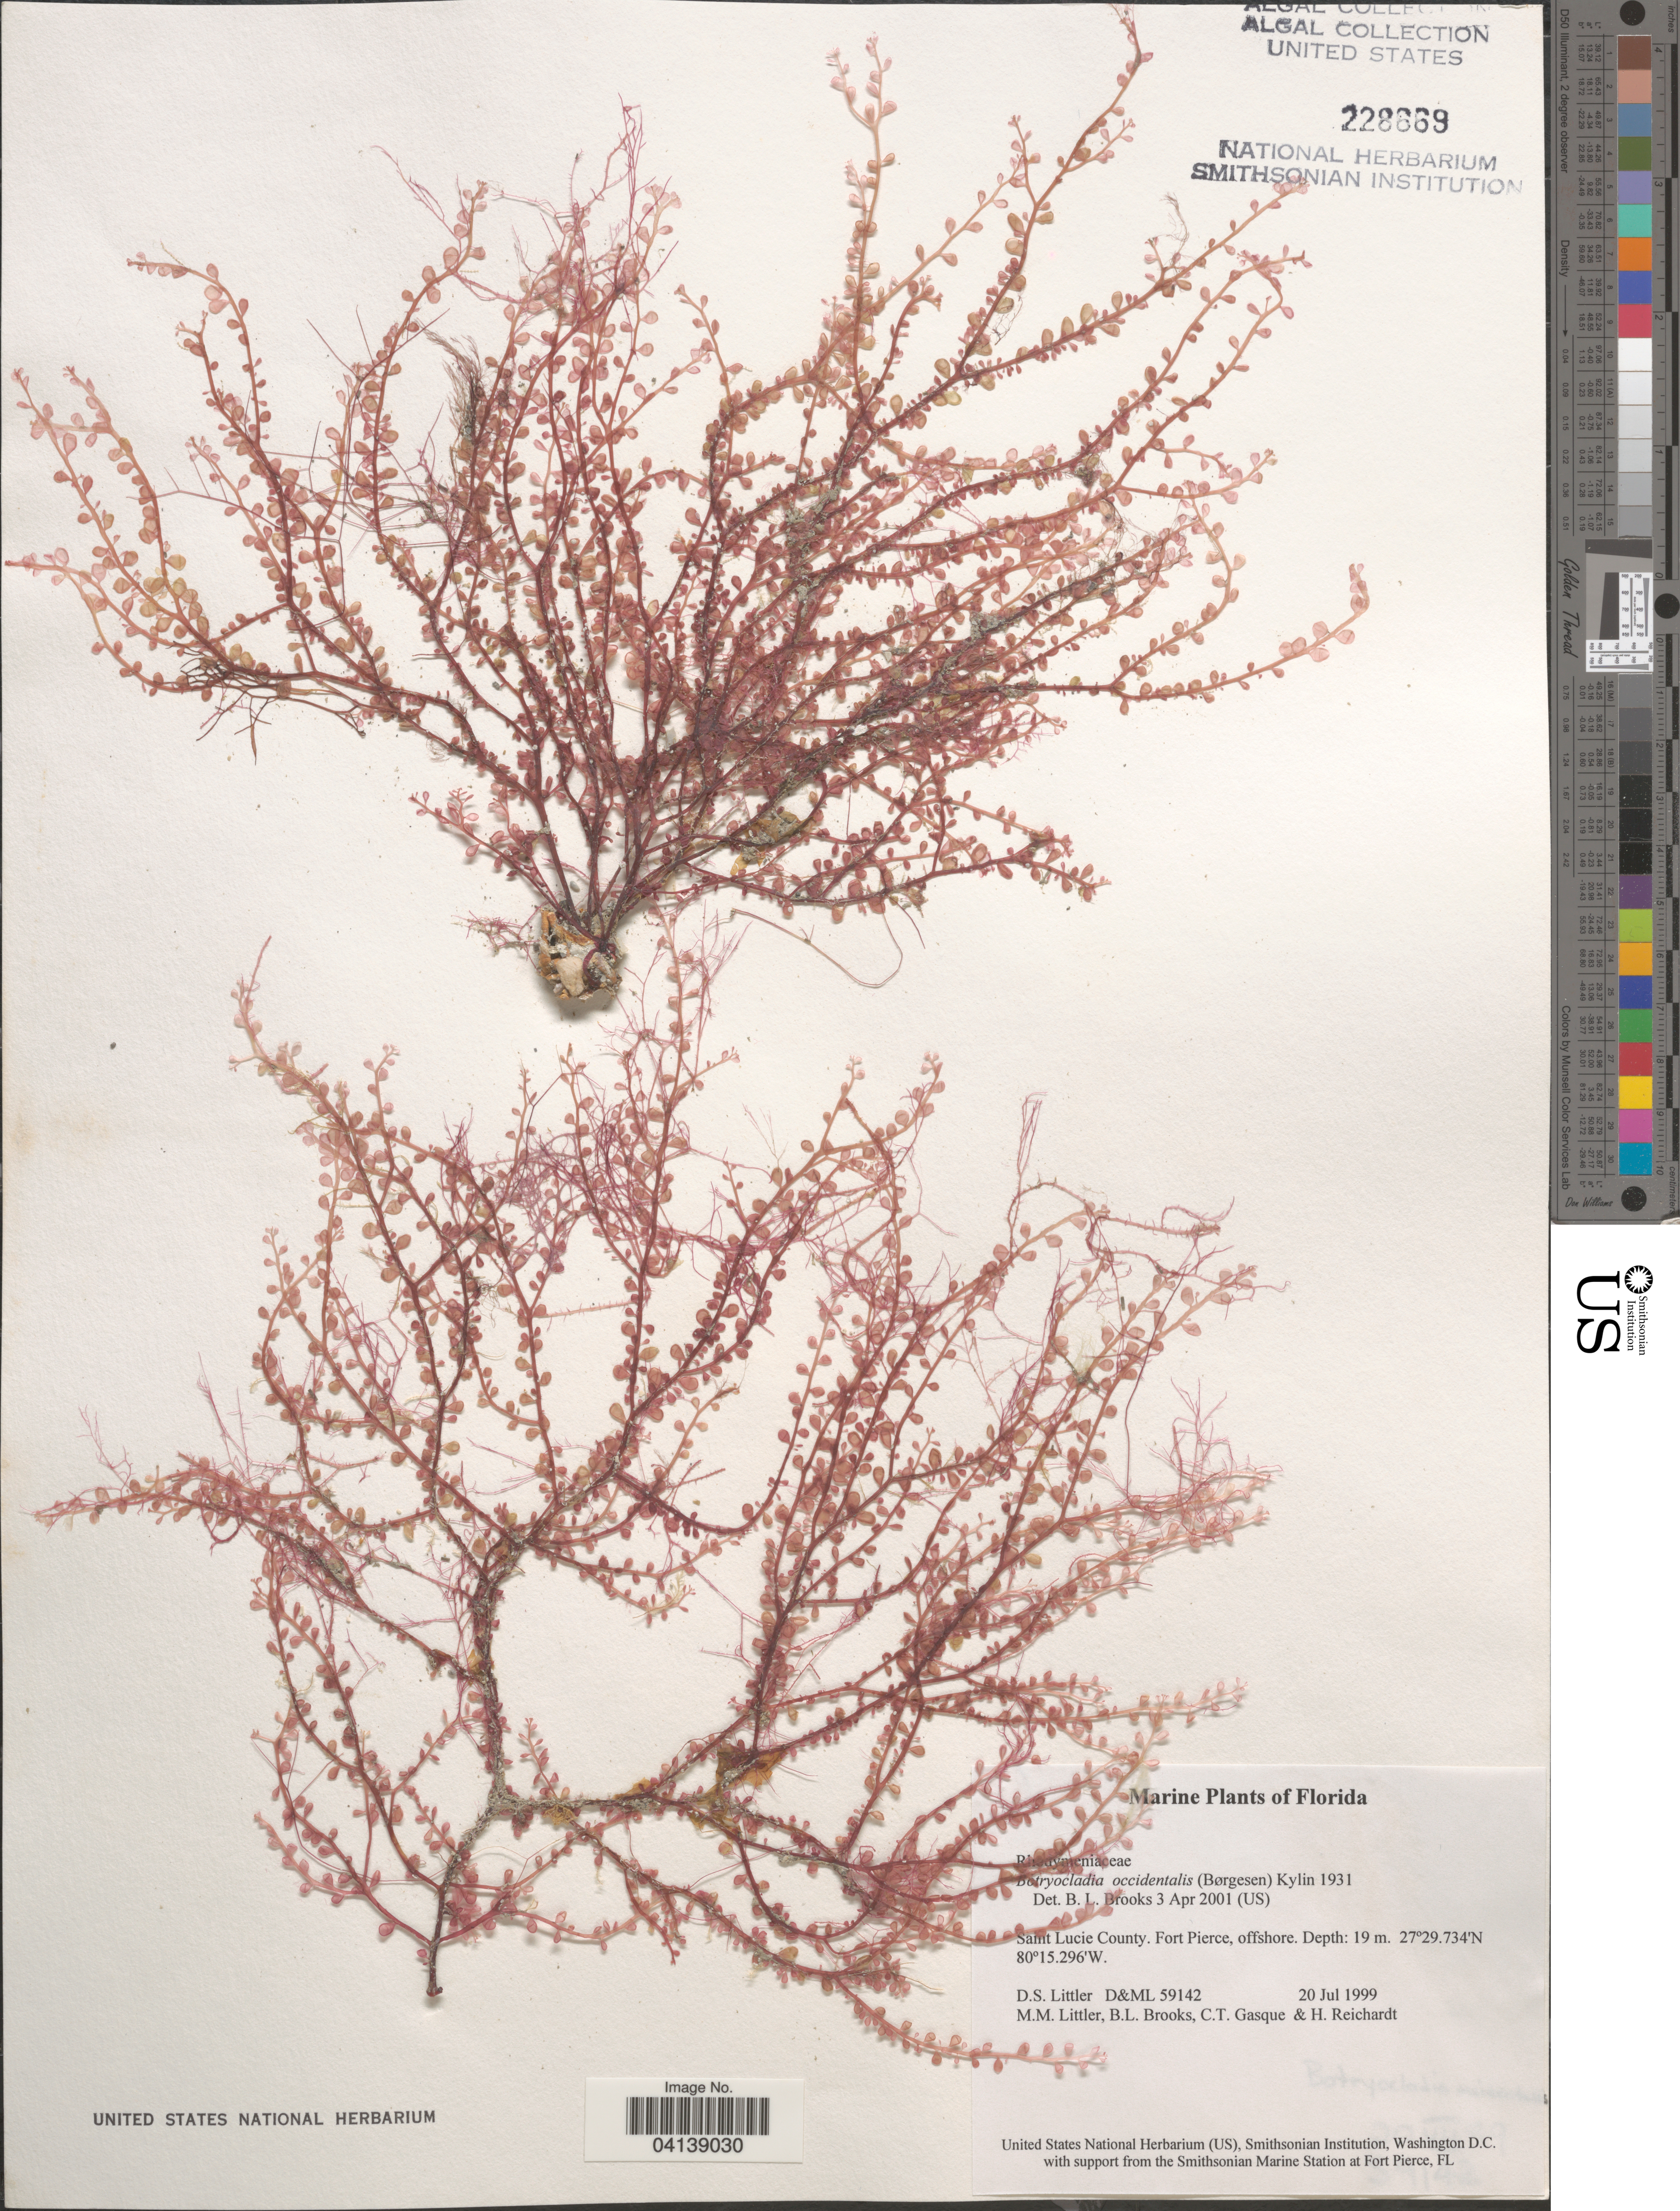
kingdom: Plantae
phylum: Rhodophyta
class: Florideophyceae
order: Rhodymeniales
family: Rhodymeniaceae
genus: Botryocladia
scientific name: Botryocladia occidentalis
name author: (Børgesen) Kylin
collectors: D. S. Littler, B. Brooks, C. Gasque & H. W. Reichardt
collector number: D&ML 59142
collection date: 1999-07-20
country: United States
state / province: Florida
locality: Saint Lucie County. Fort Pierce, offshore.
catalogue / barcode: US 228669